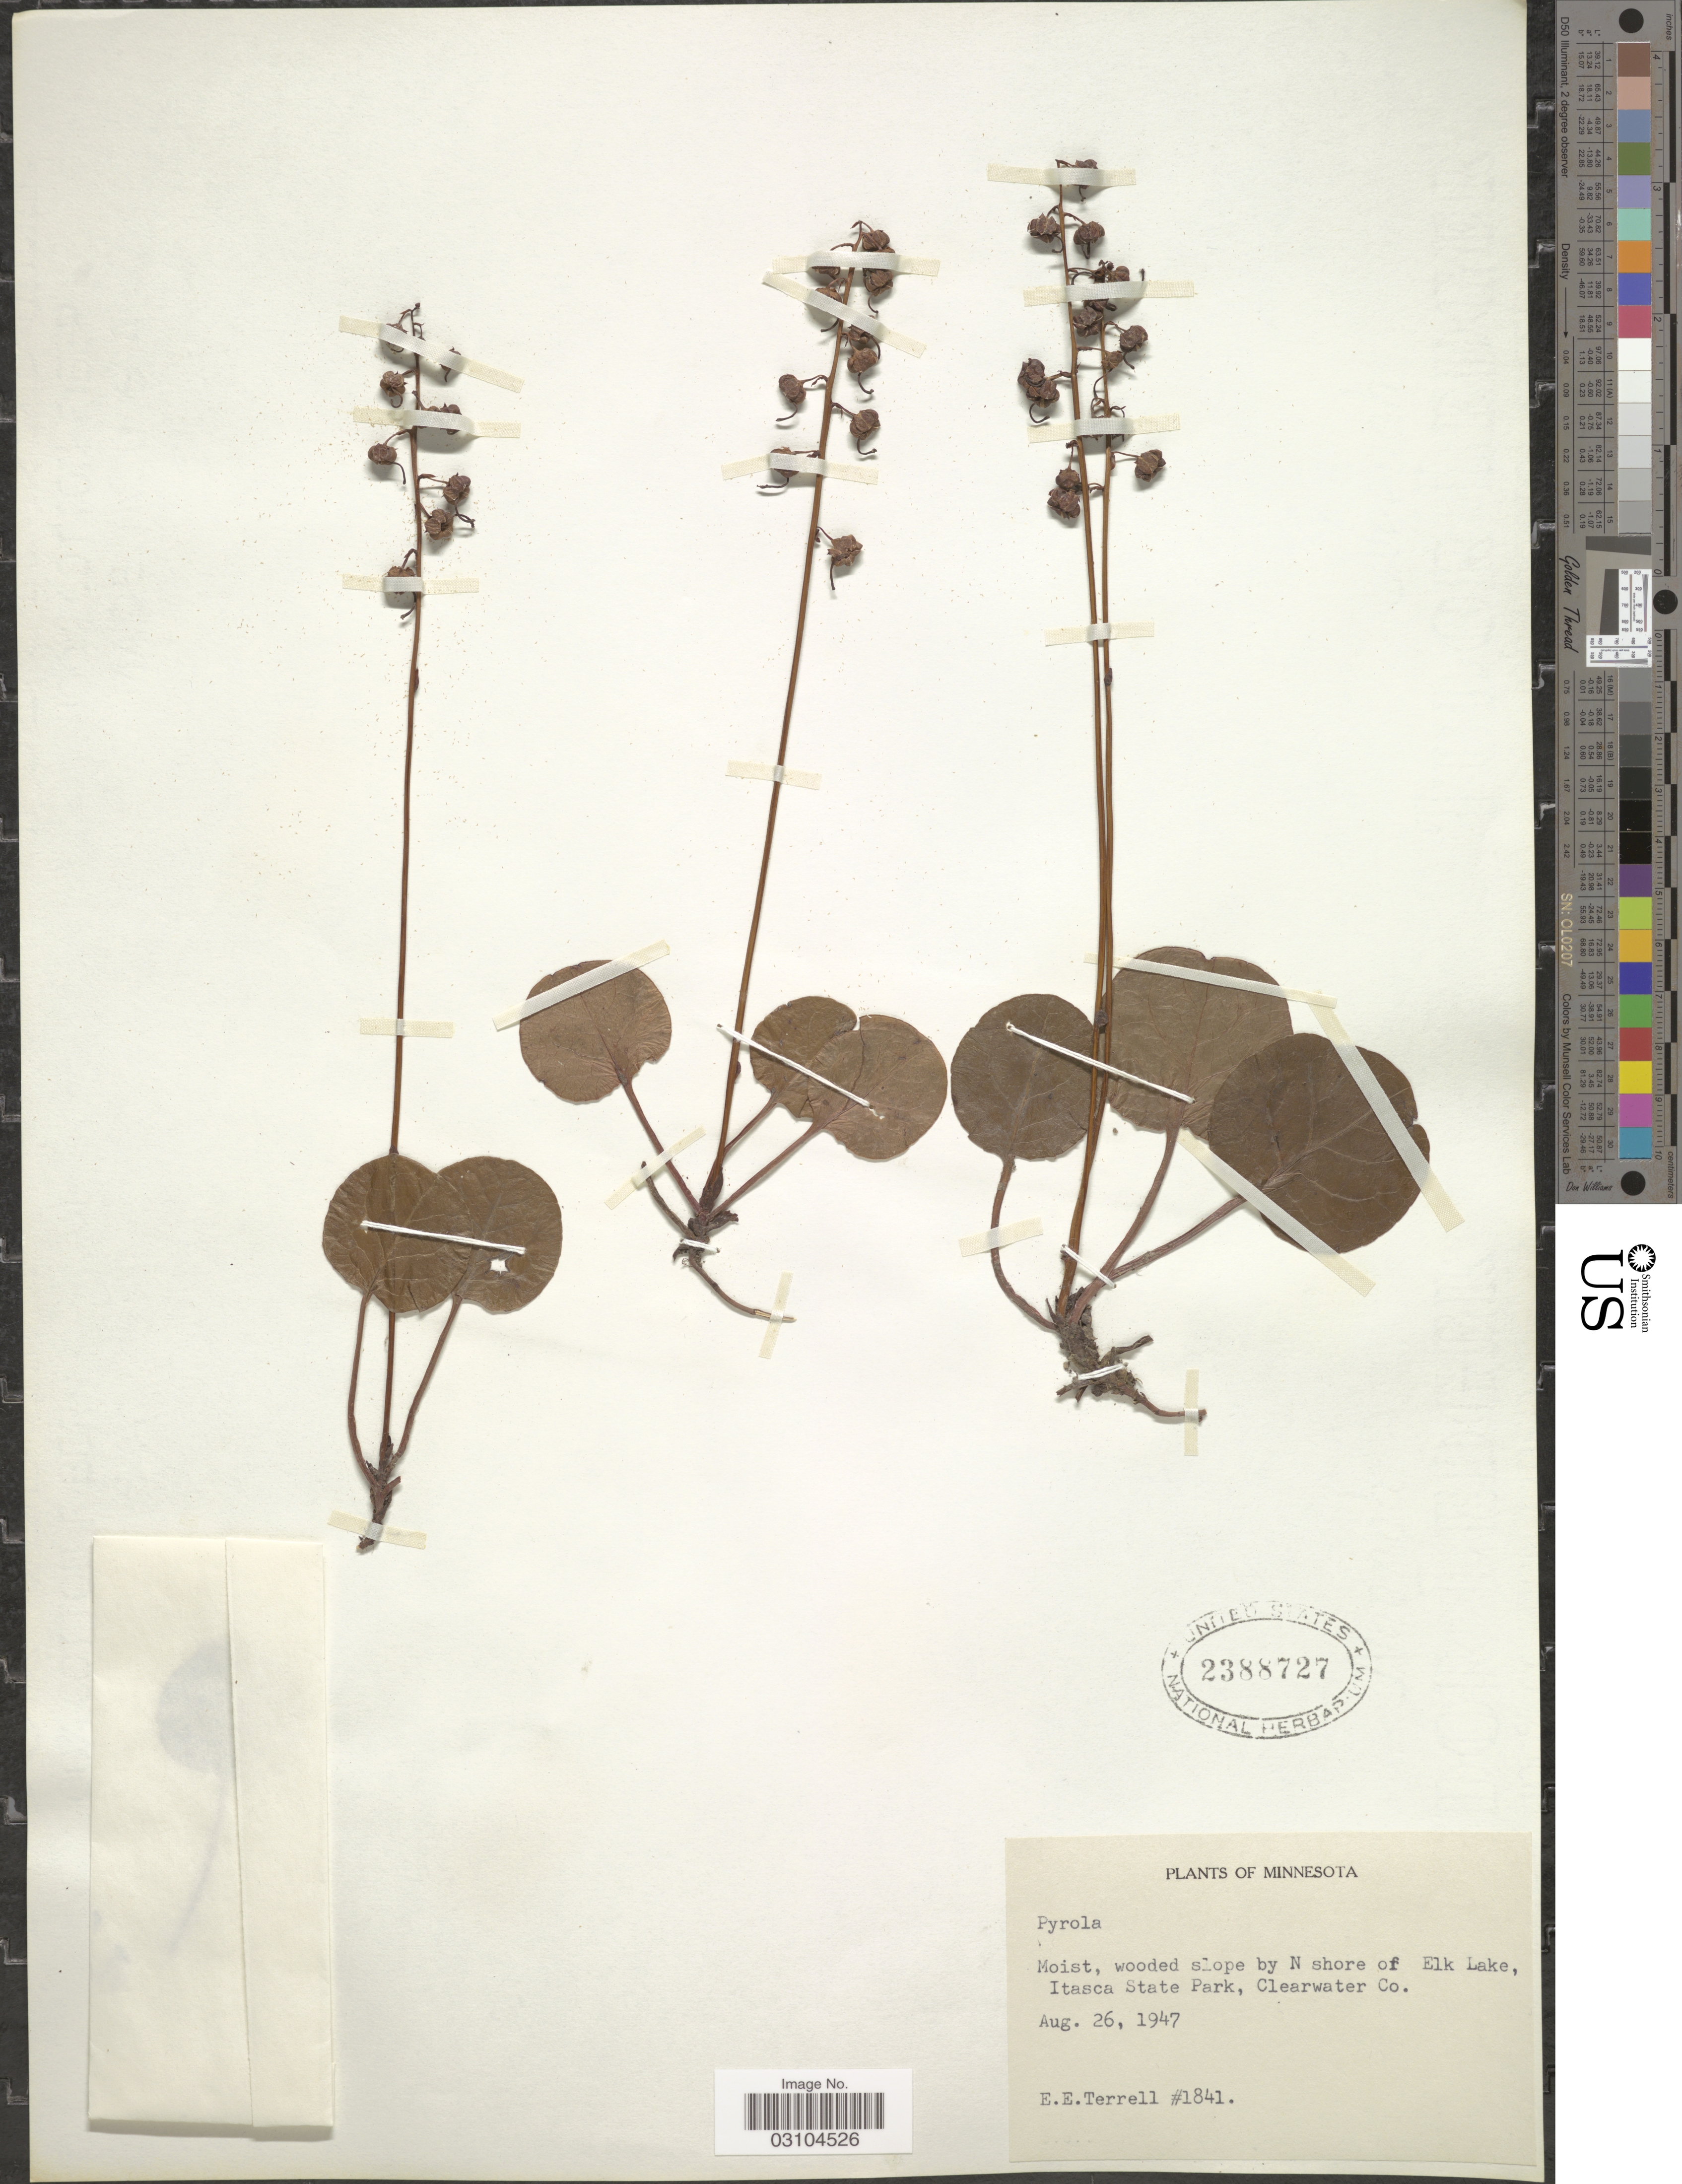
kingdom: Plantae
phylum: Tracheophyta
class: Magnoliopsida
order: Ericales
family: Ericaceae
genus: Pyrola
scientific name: Pyrola sp.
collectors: E. E. Terrell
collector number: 1841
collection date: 1947-08-26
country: United States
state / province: Minnesota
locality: Wooded slope by N shore of Elk Lake, Itasca State Park, Clearwater Co.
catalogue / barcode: US 2388727